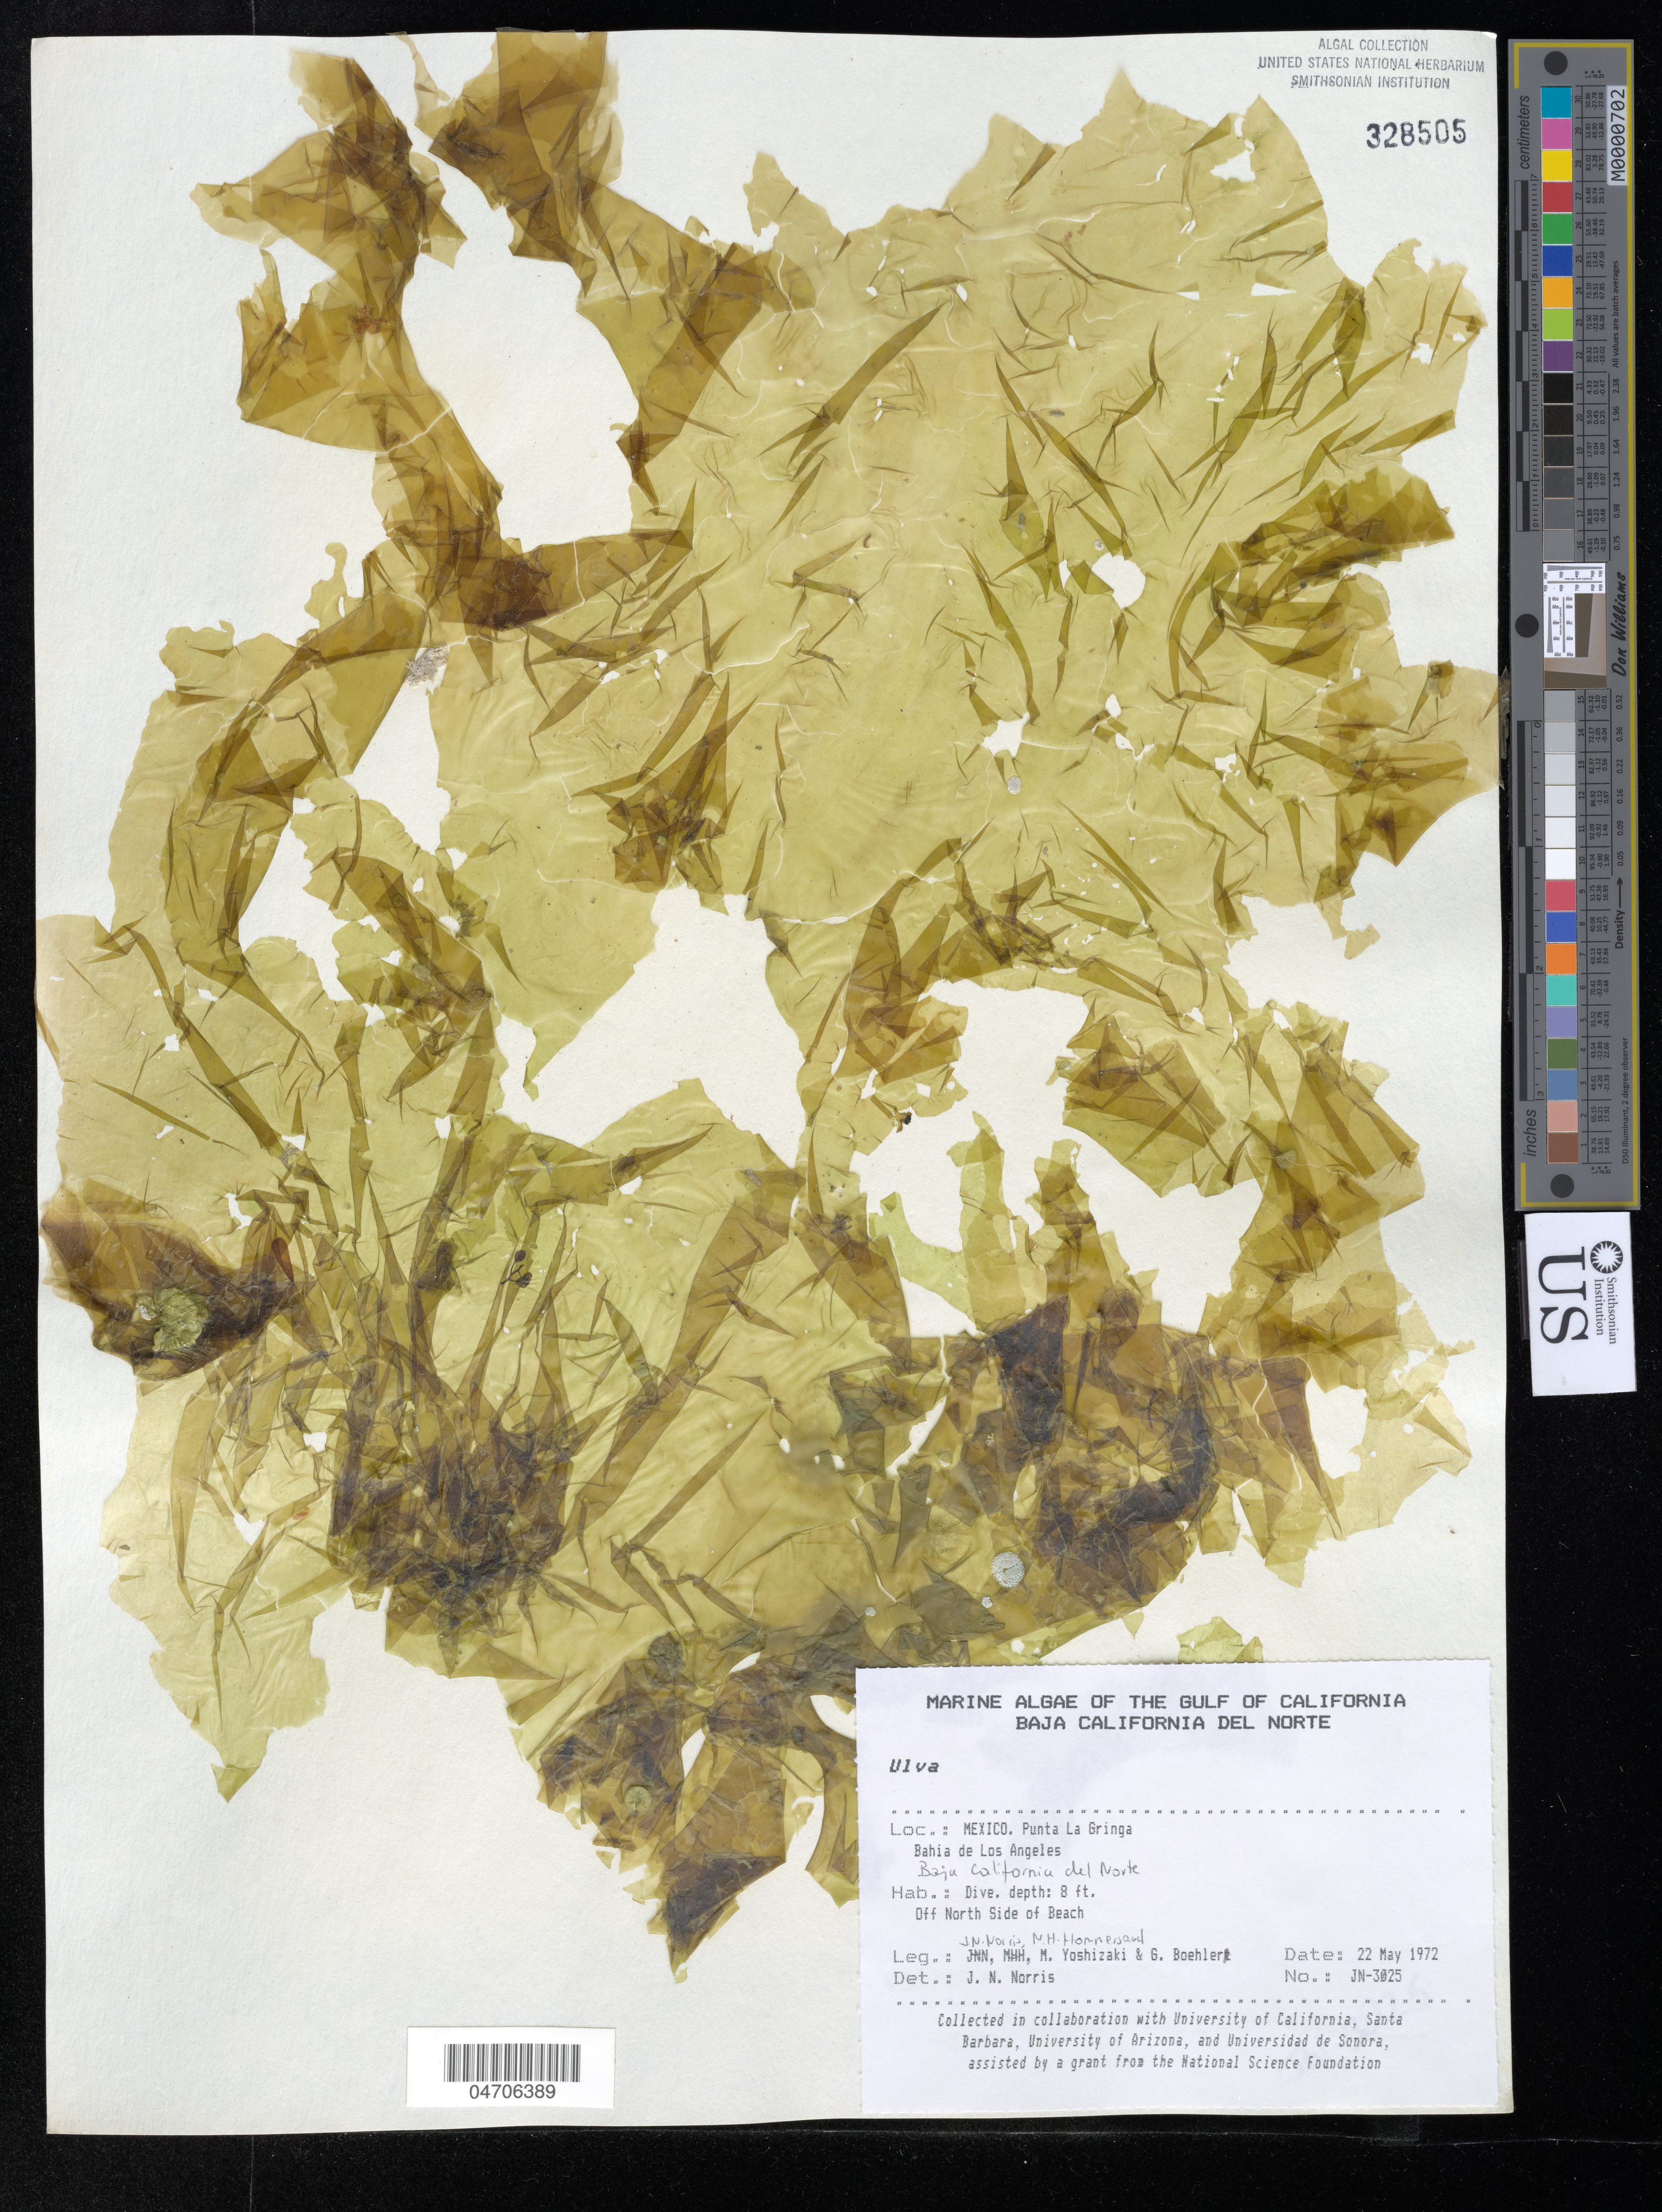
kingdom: Plantae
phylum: Chlorophyta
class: Ulvophyceae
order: Ulvales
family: Ulvaceae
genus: Ulva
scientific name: Ulva sp.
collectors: J. Norris, M. H. Hommersand, M. Yoshizaki & G. Boehler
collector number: JN-3025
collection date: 1972-05-22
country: Mexico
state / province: Baja California Norte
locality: The Gulf of California. Punta La Gringa. Bahia de Los Angeles. Off North Side of Beach.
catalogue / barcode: US 328505